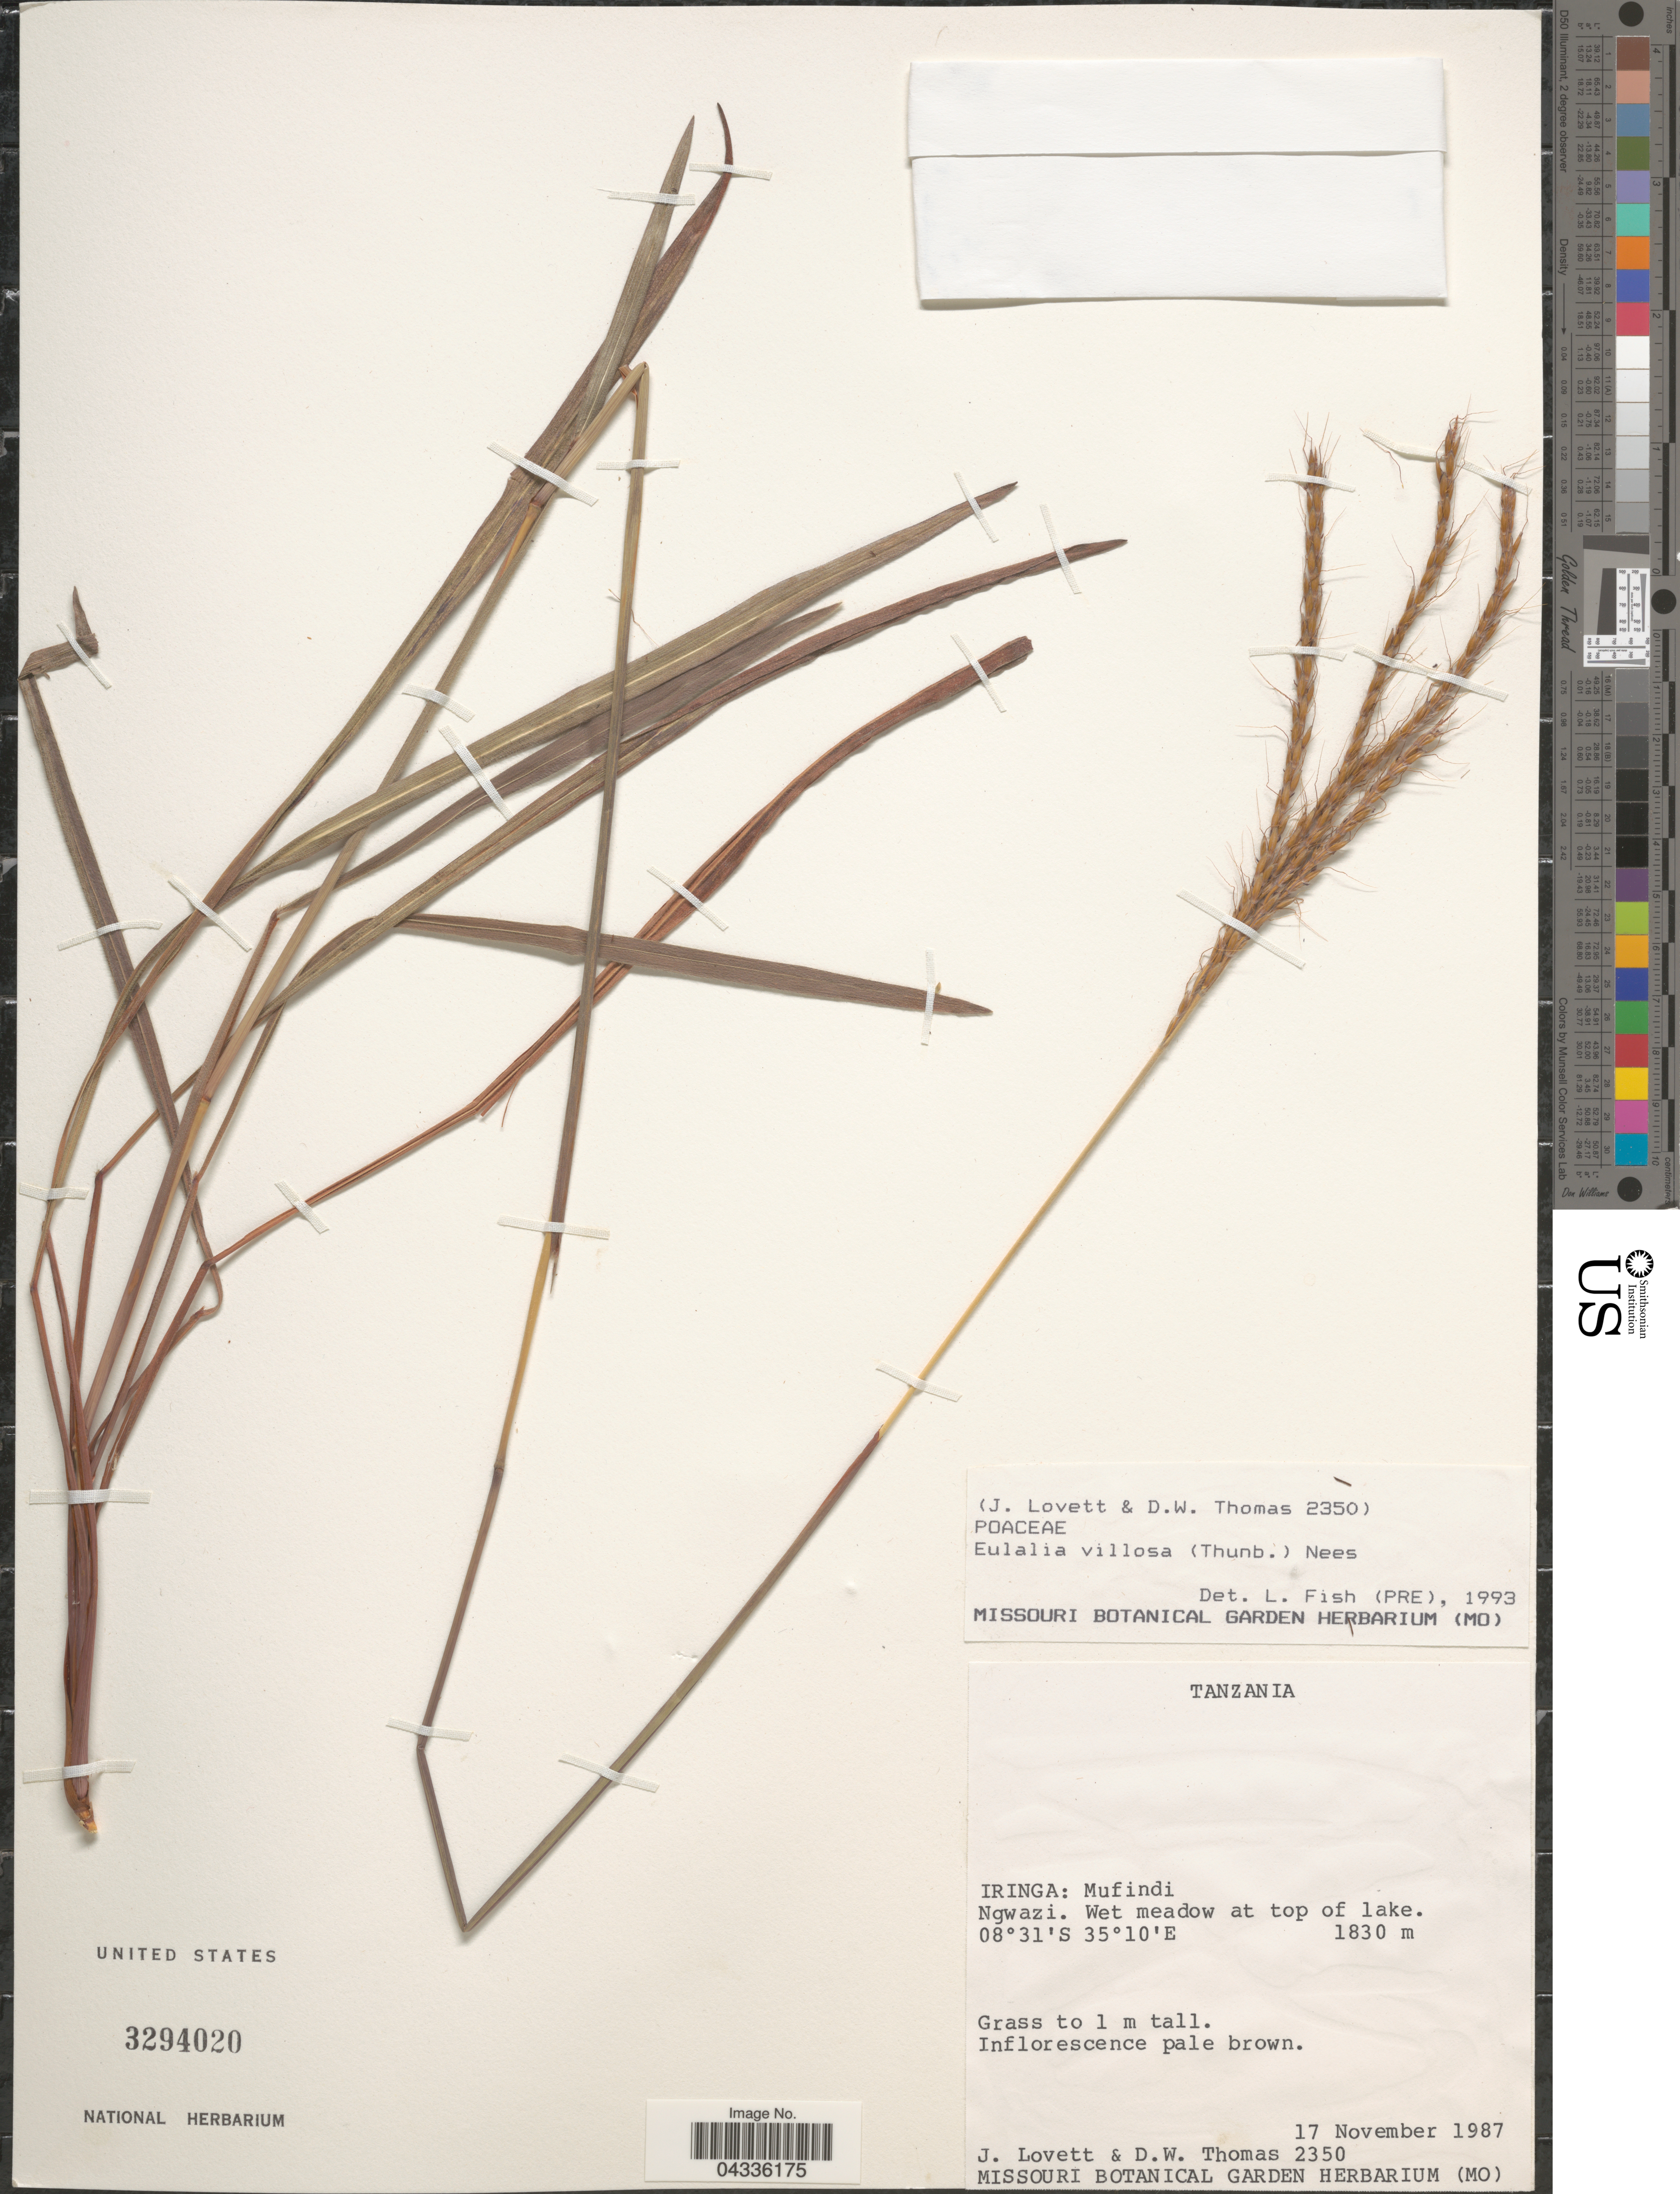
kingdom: Plantae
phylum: Tracheophyta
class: Liliopsida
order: Poales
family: Poaceae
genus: Eulalia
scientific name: Eulalia villosa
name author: (Thunb.) Nees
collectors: J. Lovett & D. W. Thomas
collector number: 2350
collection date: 1987-11-17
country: Tanzania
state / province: Iringa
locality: Mufindi. Ngwazi. Wet meadow at top of lake.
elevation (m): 1830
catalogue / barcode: US 3294020